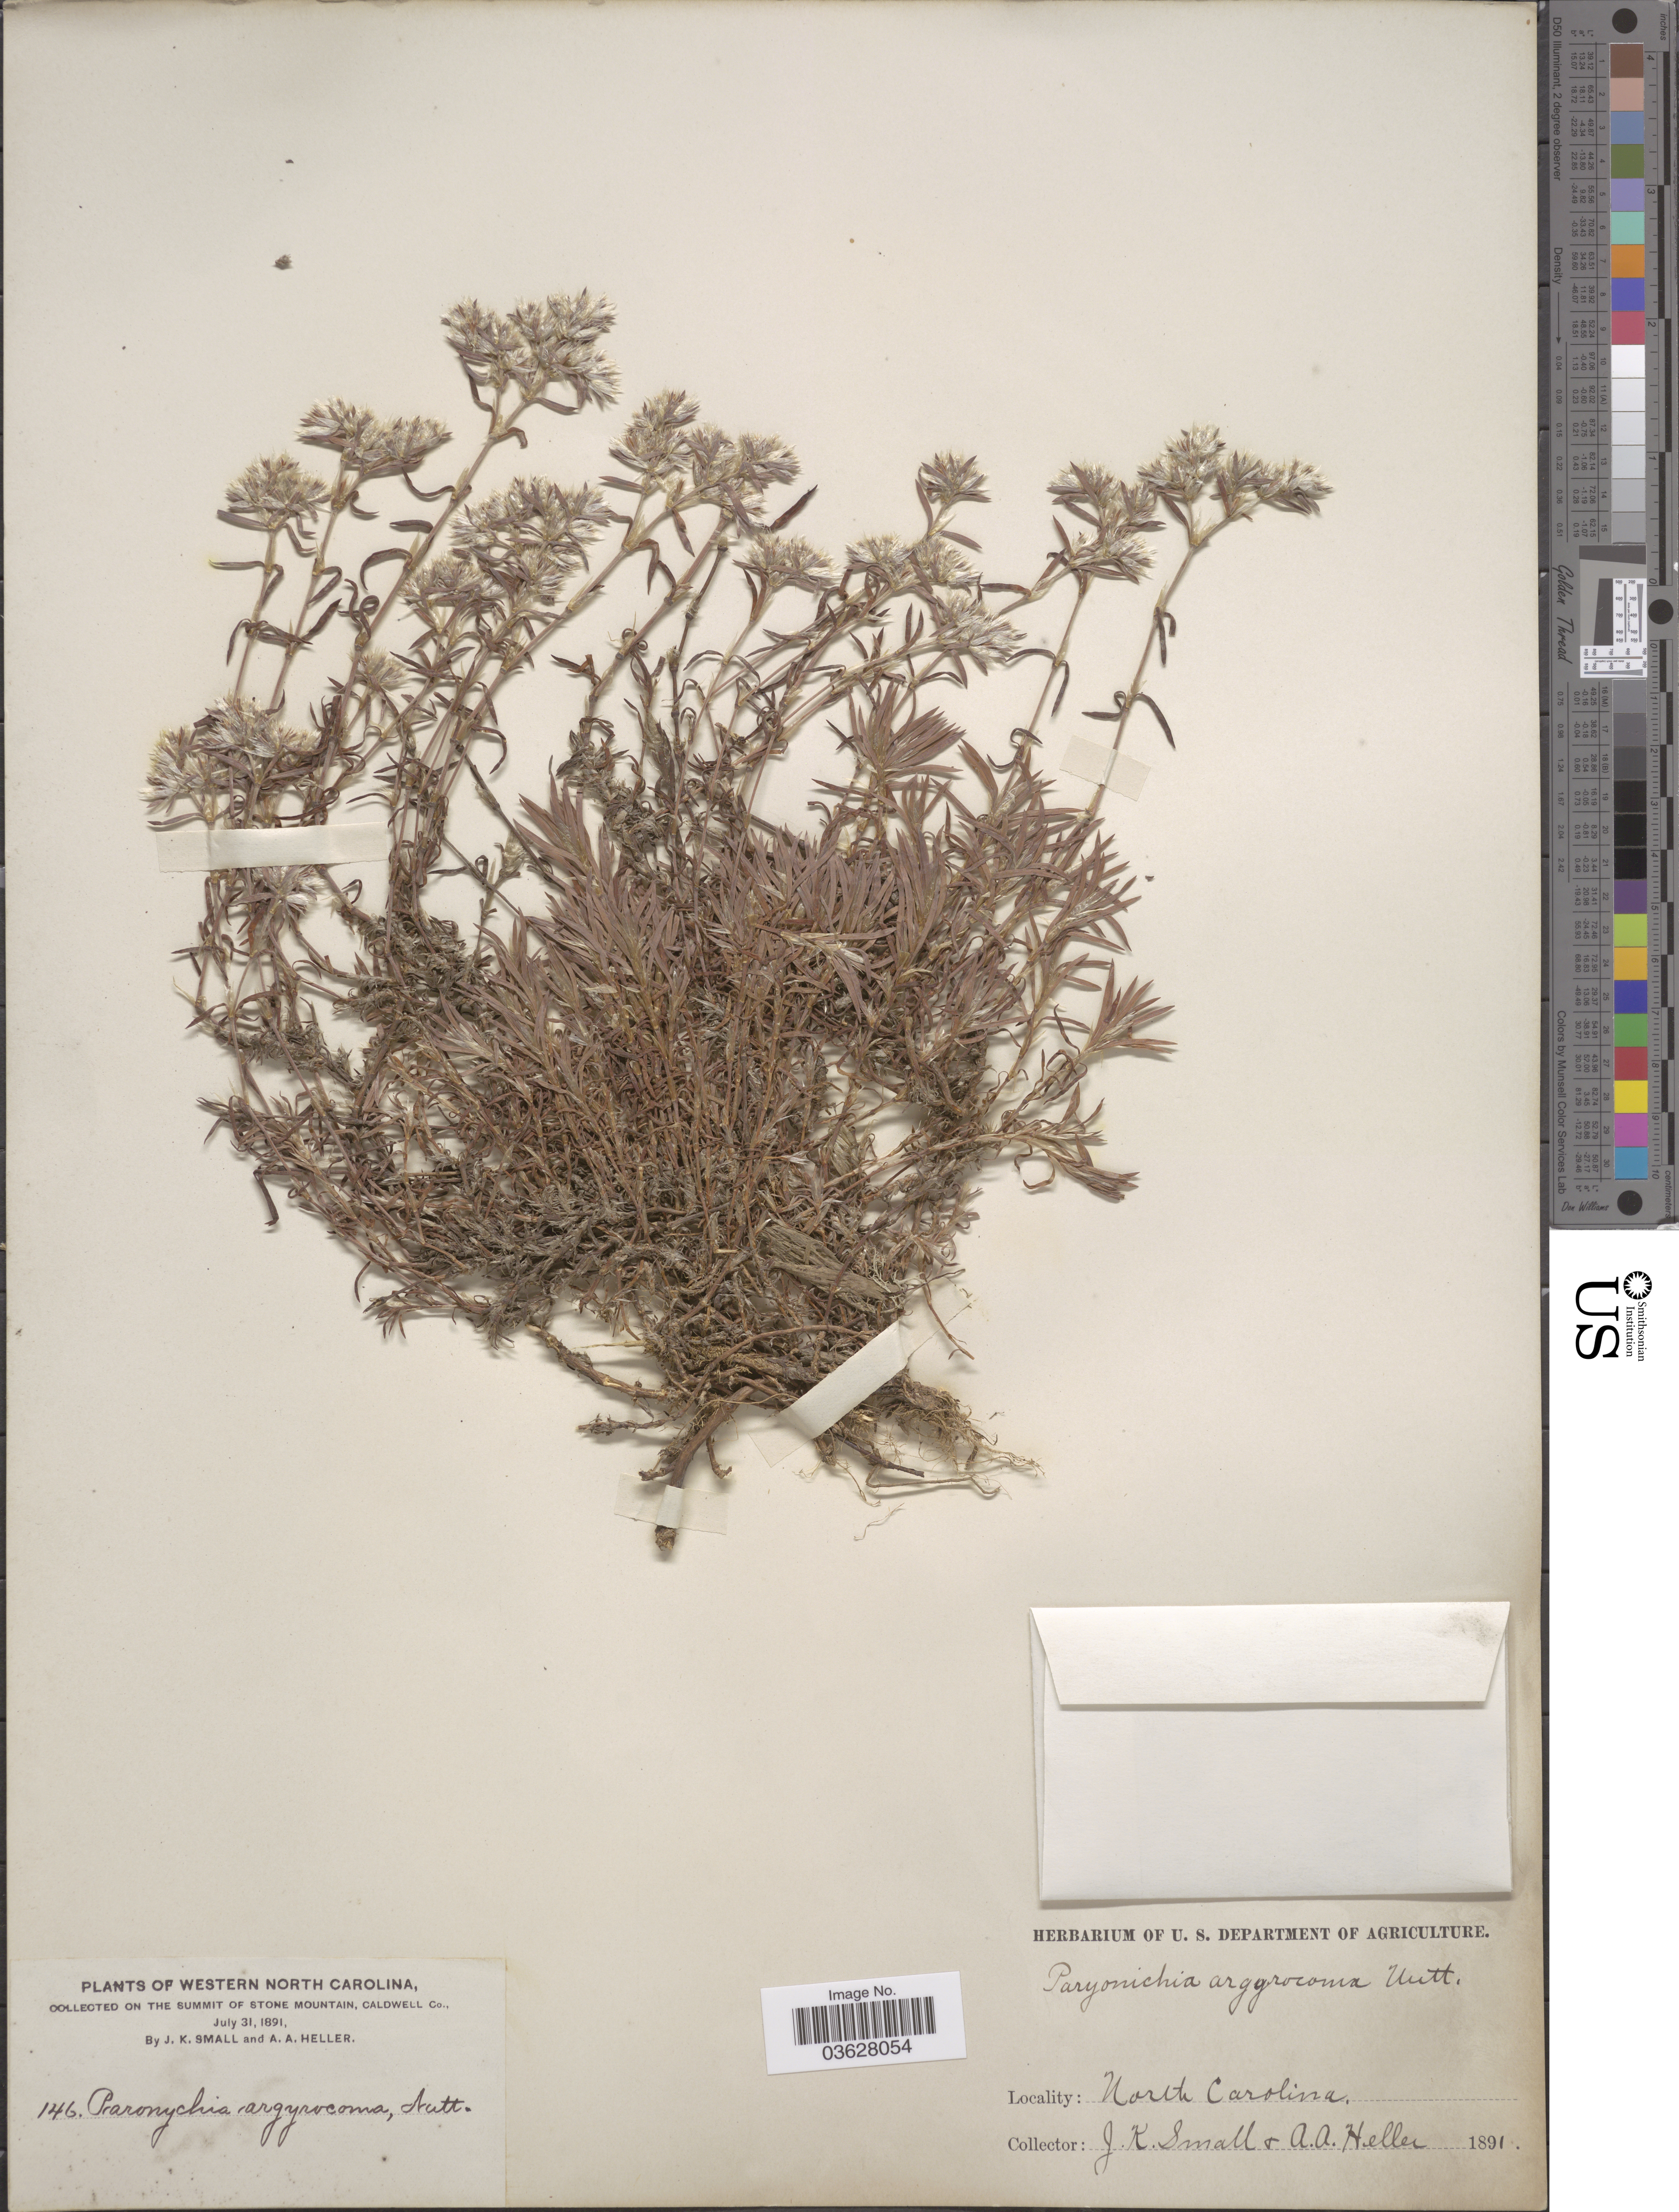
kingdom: Plantae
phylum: Tracheophyta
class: Magnoliopsida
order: Caryophyllales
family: Caryophyllaceae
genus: Paronychia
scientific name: Paronychia argyrocoma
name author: (Michx.) Nutt.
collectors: J. K. Small & A. A. Heller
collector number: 146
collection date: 1891-07-31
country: United States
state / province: North Carolina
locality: Western North Carolina. On the summit of Stone Mountain, Caldwell Co.